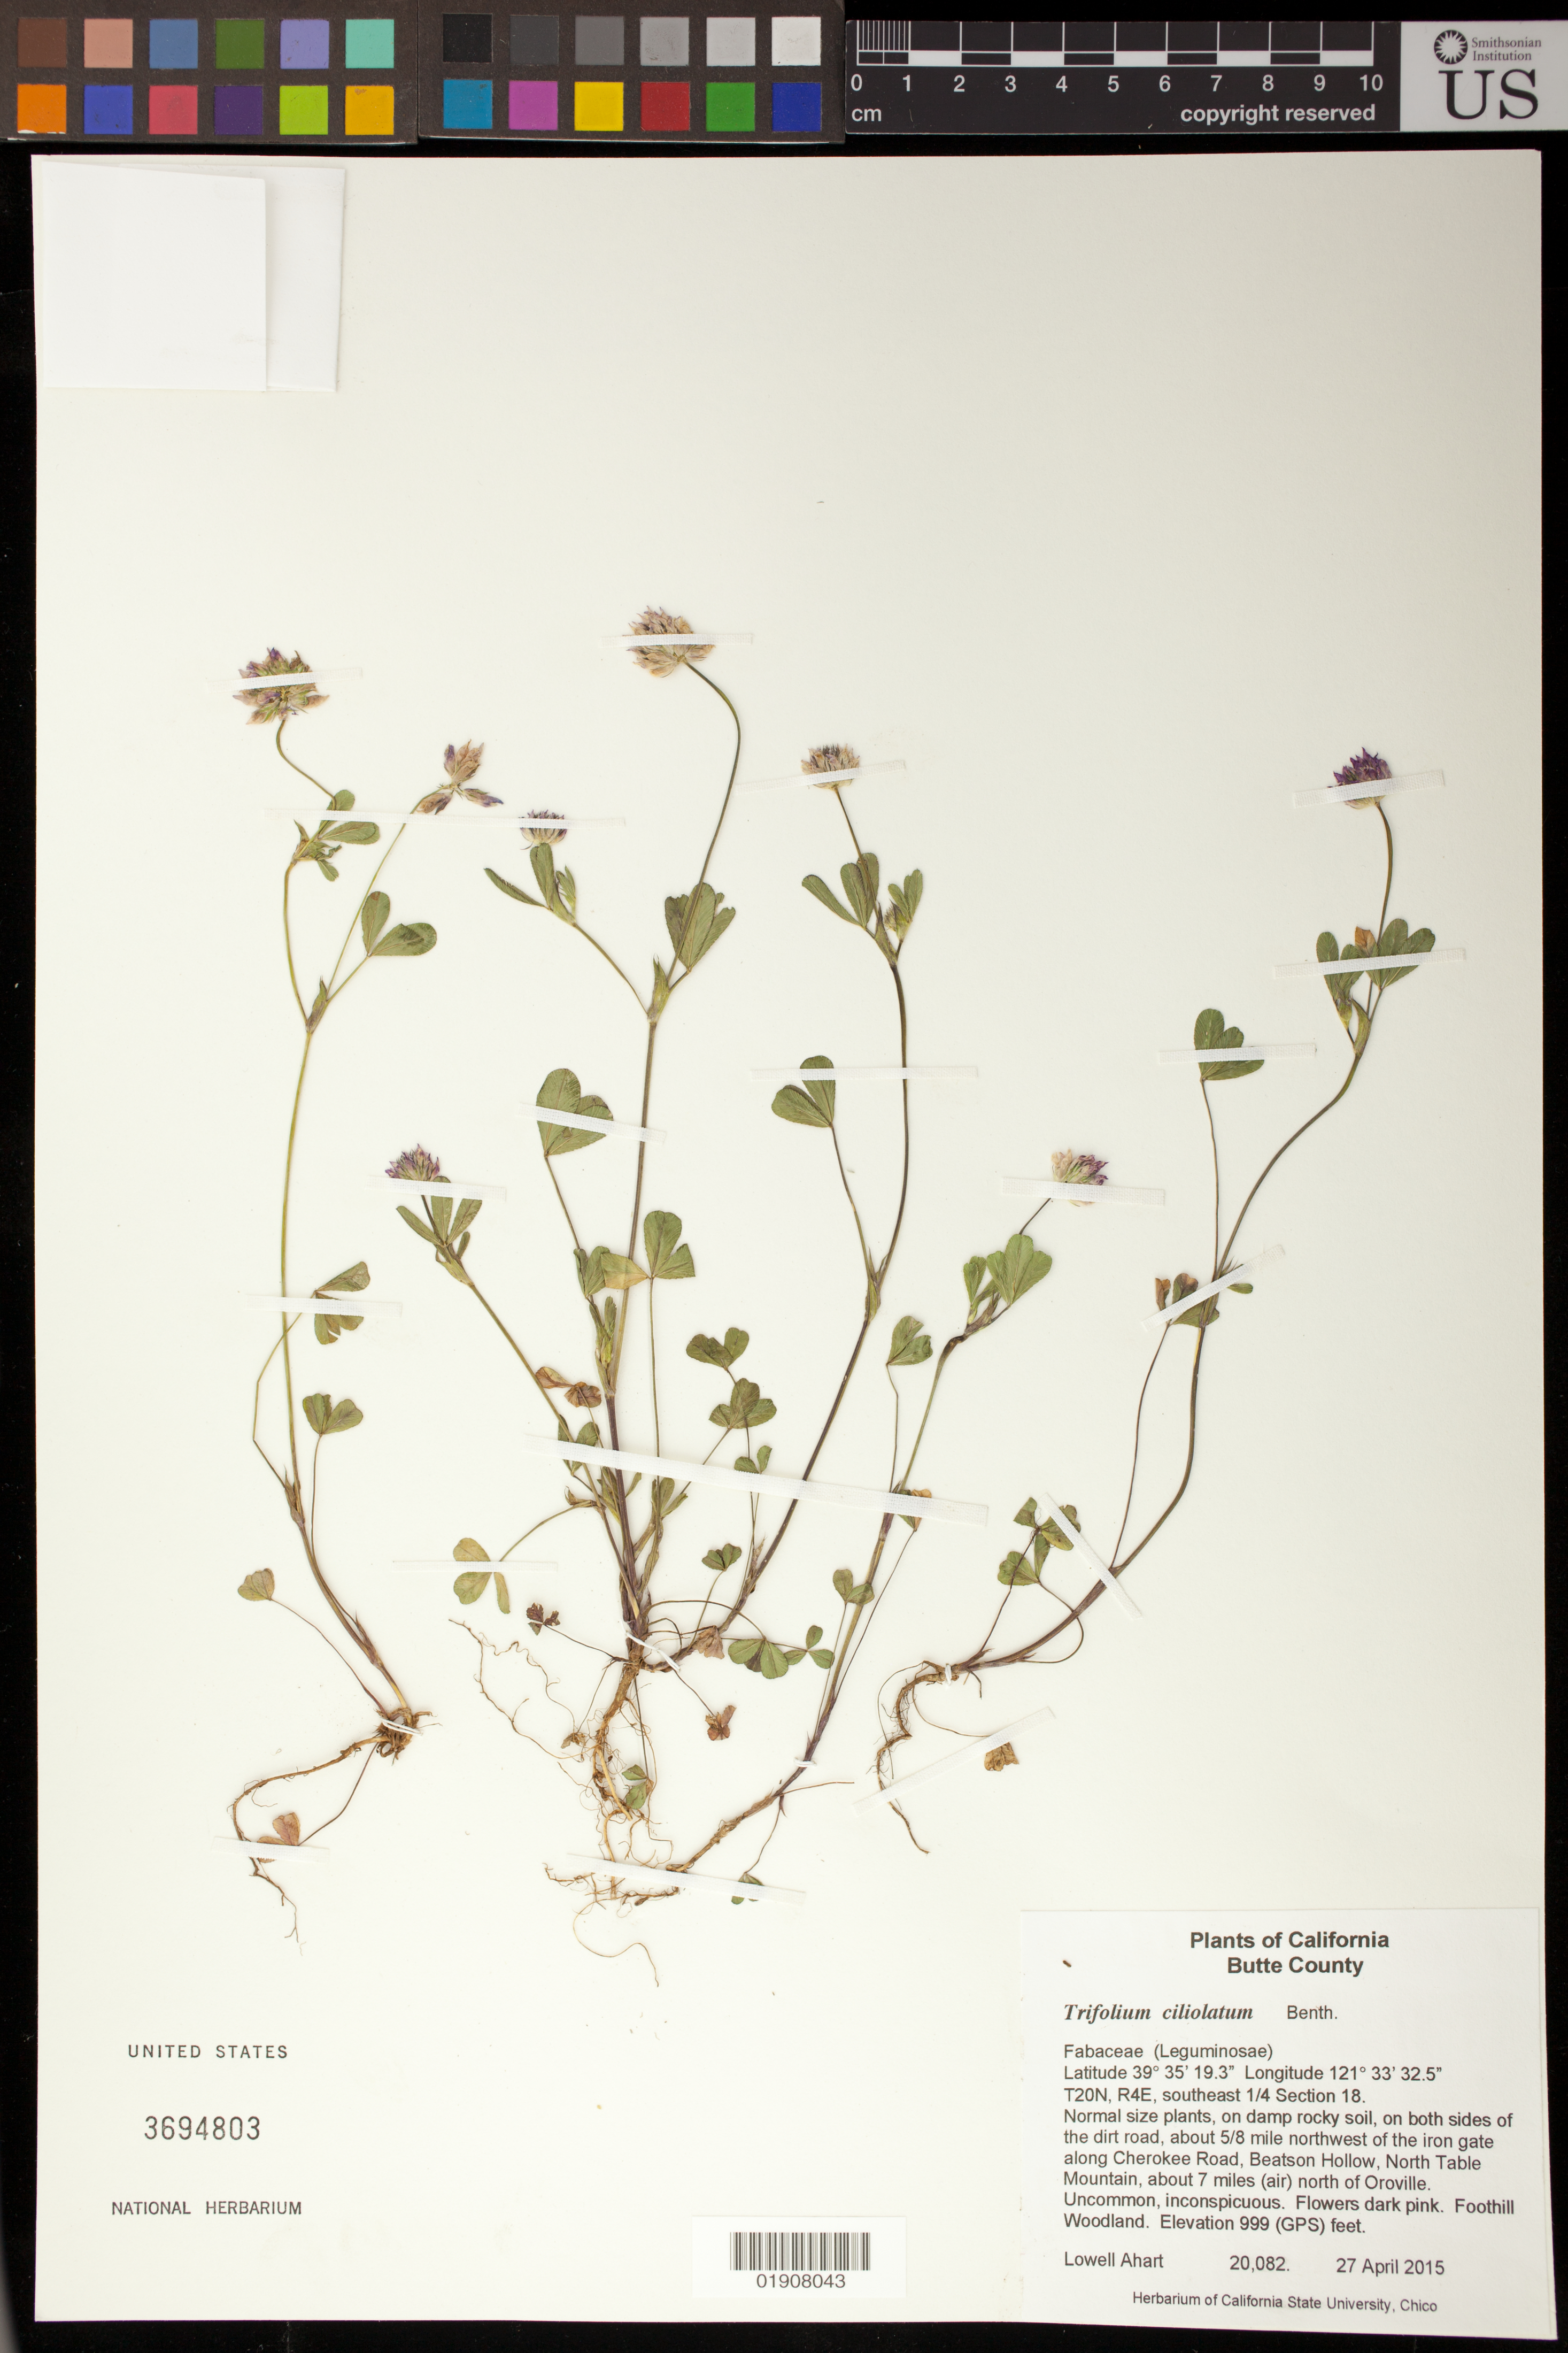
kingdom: Plantae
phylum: Tracheophyta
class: Magnoliopsida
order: Fabales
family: Fabaceae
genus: Trifolium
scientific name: Trifolium ciliolatum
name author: Benth.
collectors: L. Ahart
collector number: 20082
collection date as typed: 27 Apr 2015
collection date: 2015-04-27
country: United States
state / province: California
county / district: Butte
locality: On both sides of the dirt road, about 5/8 mile northwest of the iron gate along Cherokee Road, Beatson Hollow, North Table Mountain, about 7 miles (air) north of Oroville.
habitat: Foothill Woodland.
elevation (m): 304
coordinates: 39 35 19.3 N, 121 33 32.5 W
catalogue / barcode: US 3694803